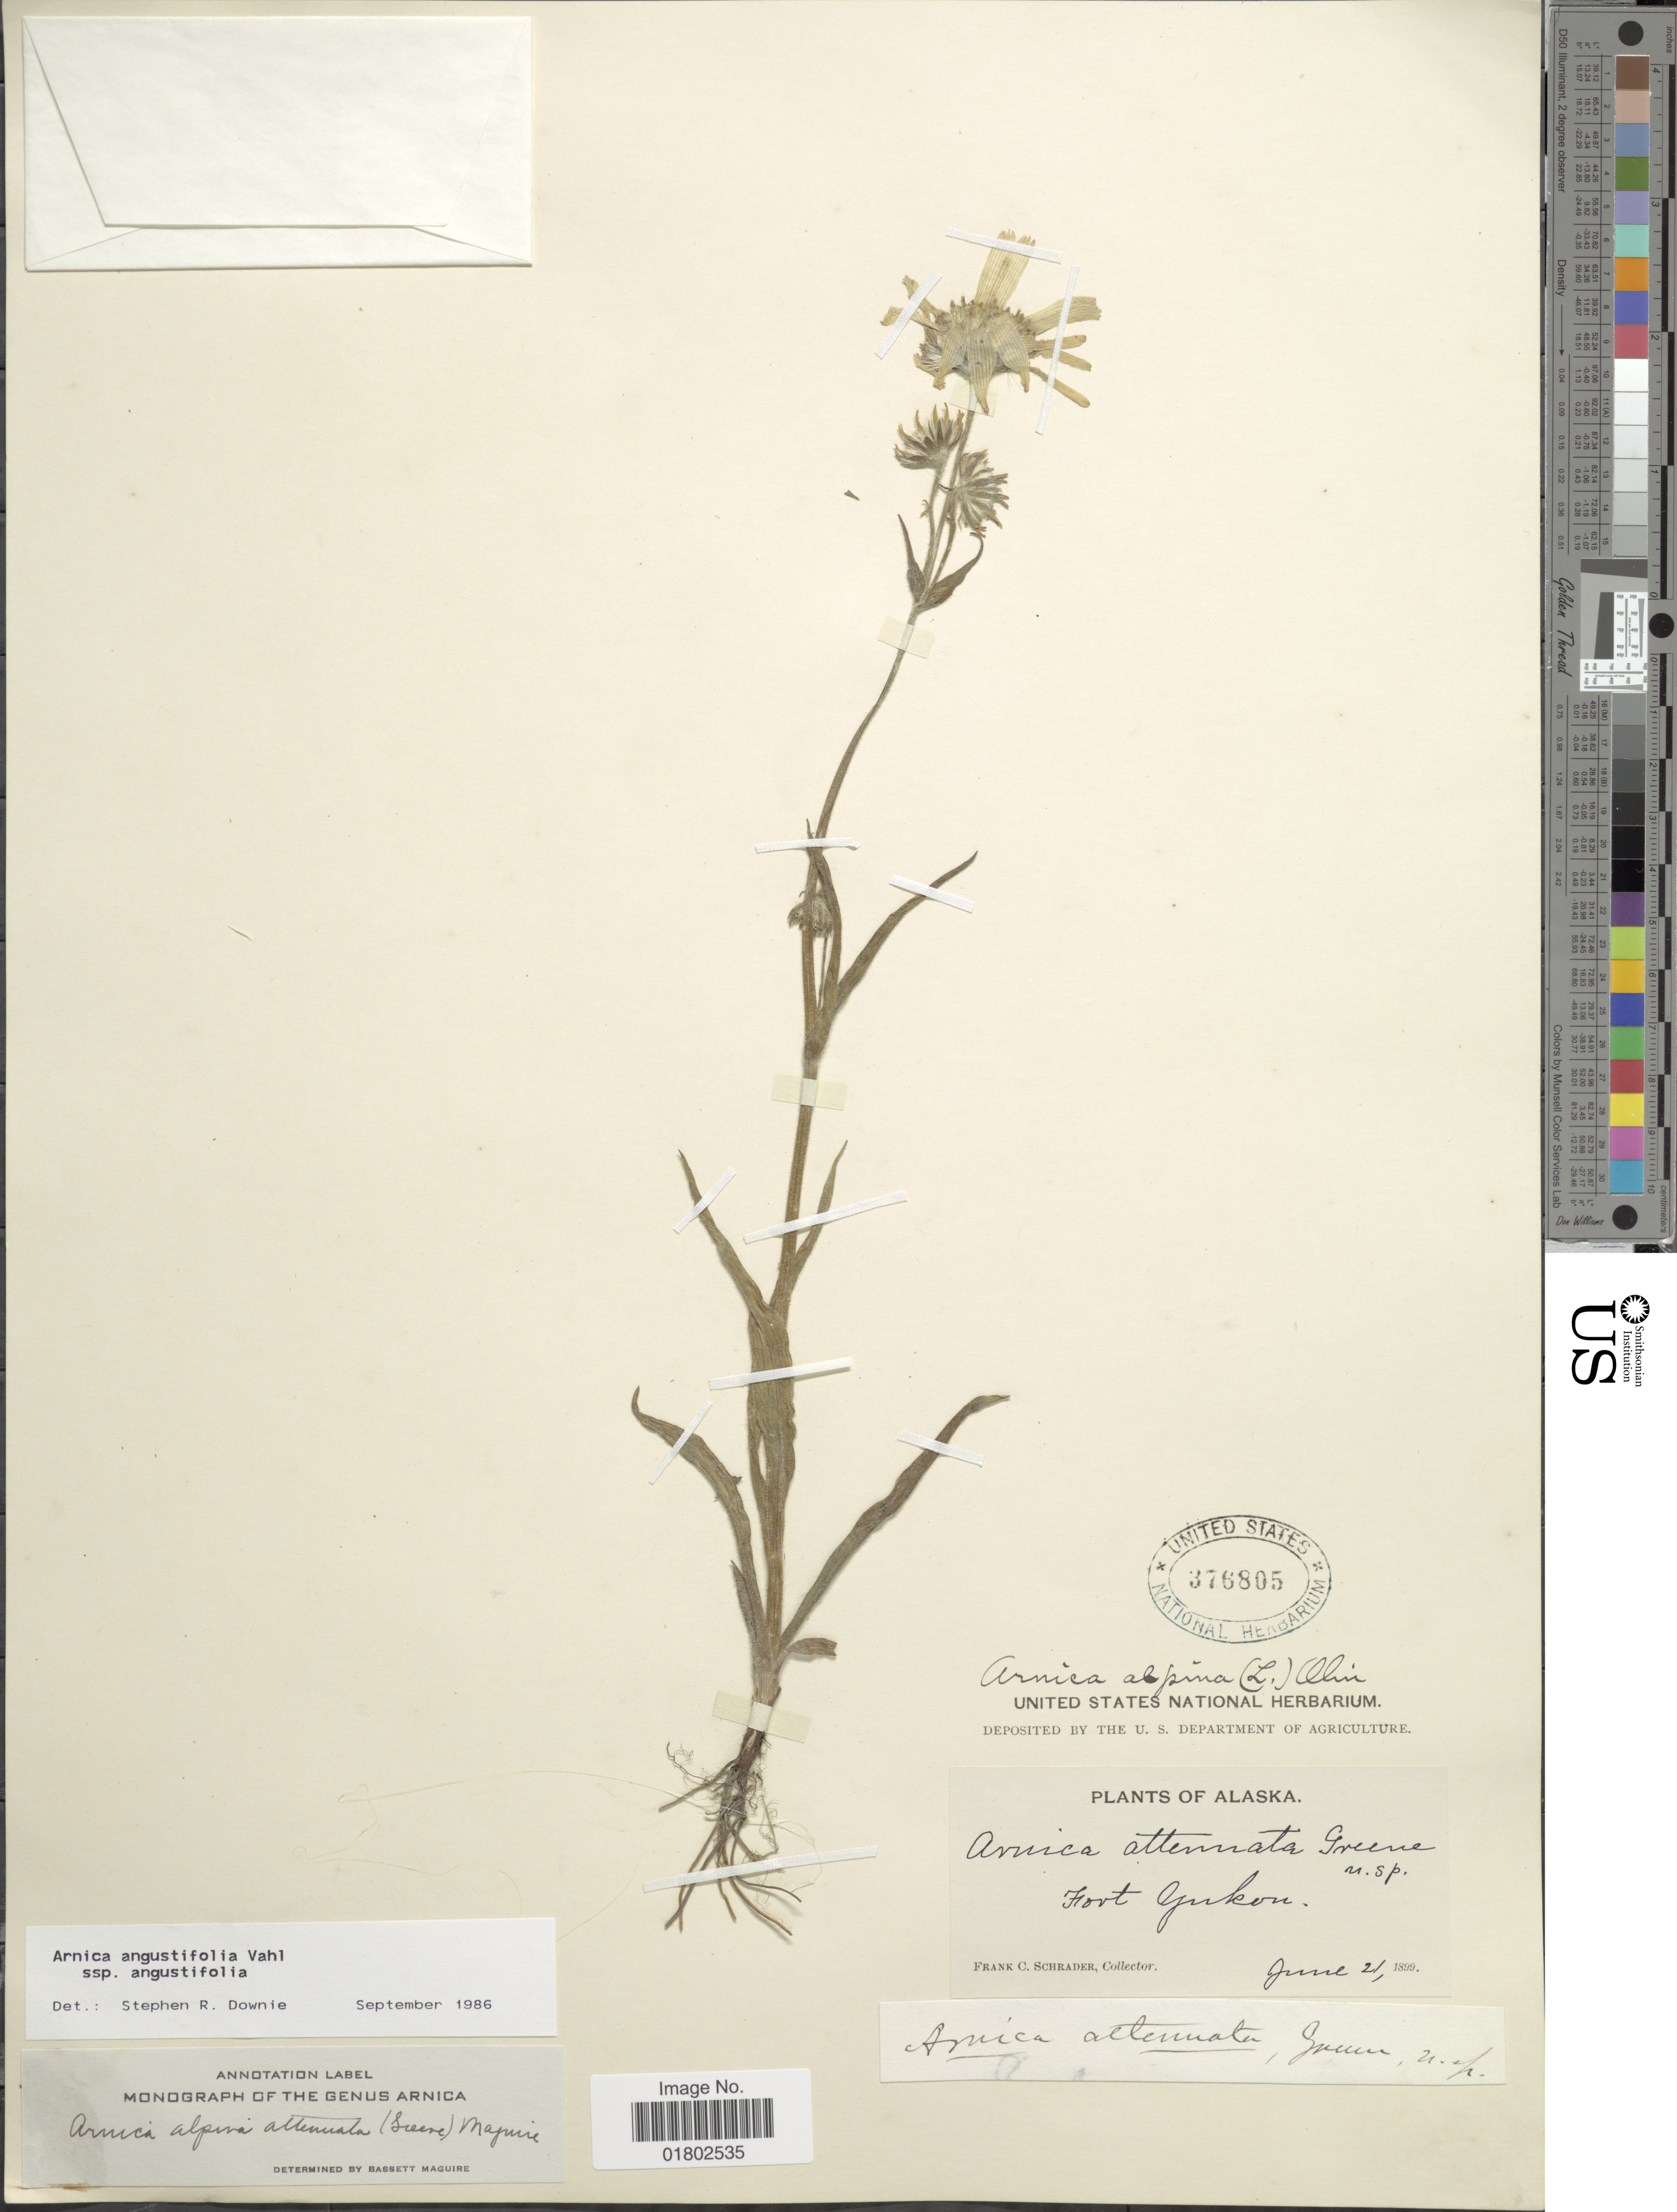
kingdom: Plantae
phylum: Tracheophyta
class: Magnoliopsida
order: Asterales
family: Asteraceae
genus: Arnica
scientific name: Arnica angustifolia subsp. angustifolia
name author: Vahl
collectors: F. C. Schrader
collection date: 1899-06-21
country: United States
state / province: Alaska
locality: Fort Yukon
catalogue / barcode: US 376805